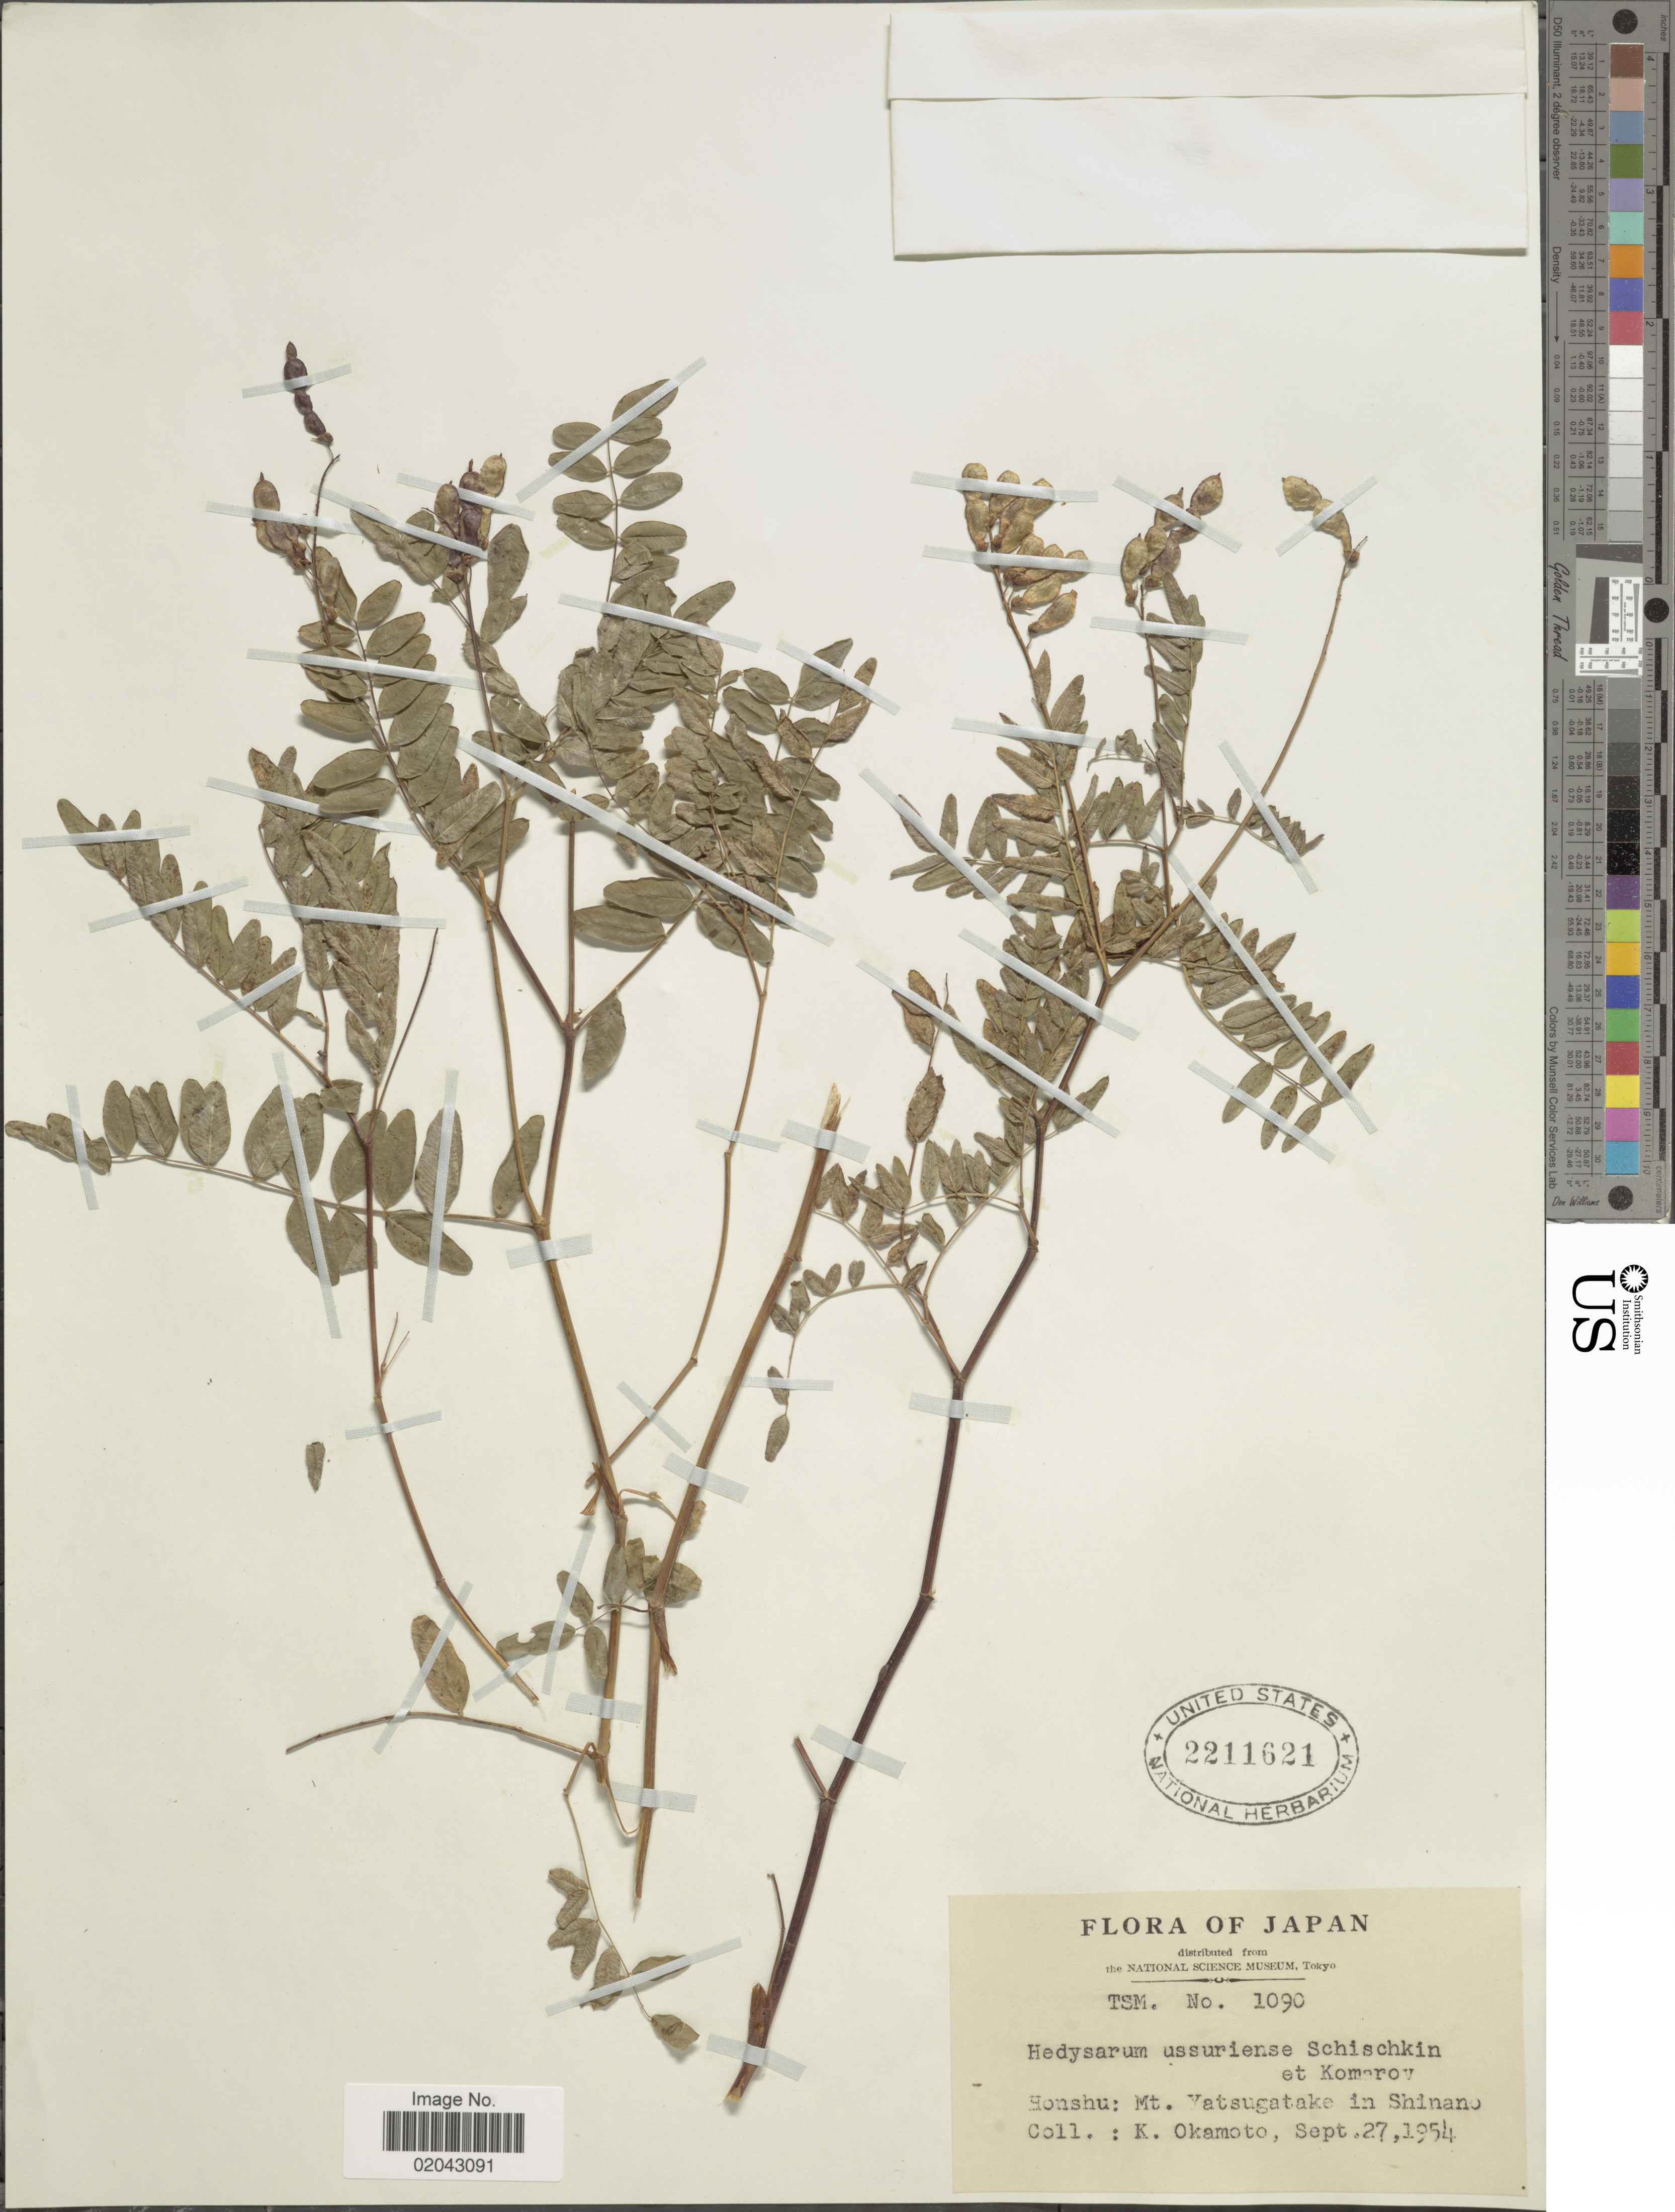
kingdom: Plantae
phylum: Tracheophyta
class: Magnoliopsida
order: Fabales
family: Fabaceae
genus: Hedysarum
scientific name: Hedysarum ussuriense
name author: Schischk. & Kom.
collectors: K. Okamoto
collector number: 1090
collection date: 1954-09-27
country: Japan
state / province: Nagano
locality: Honshu: Mt. Yatsugatake in Shinano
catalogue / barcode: US 2211621